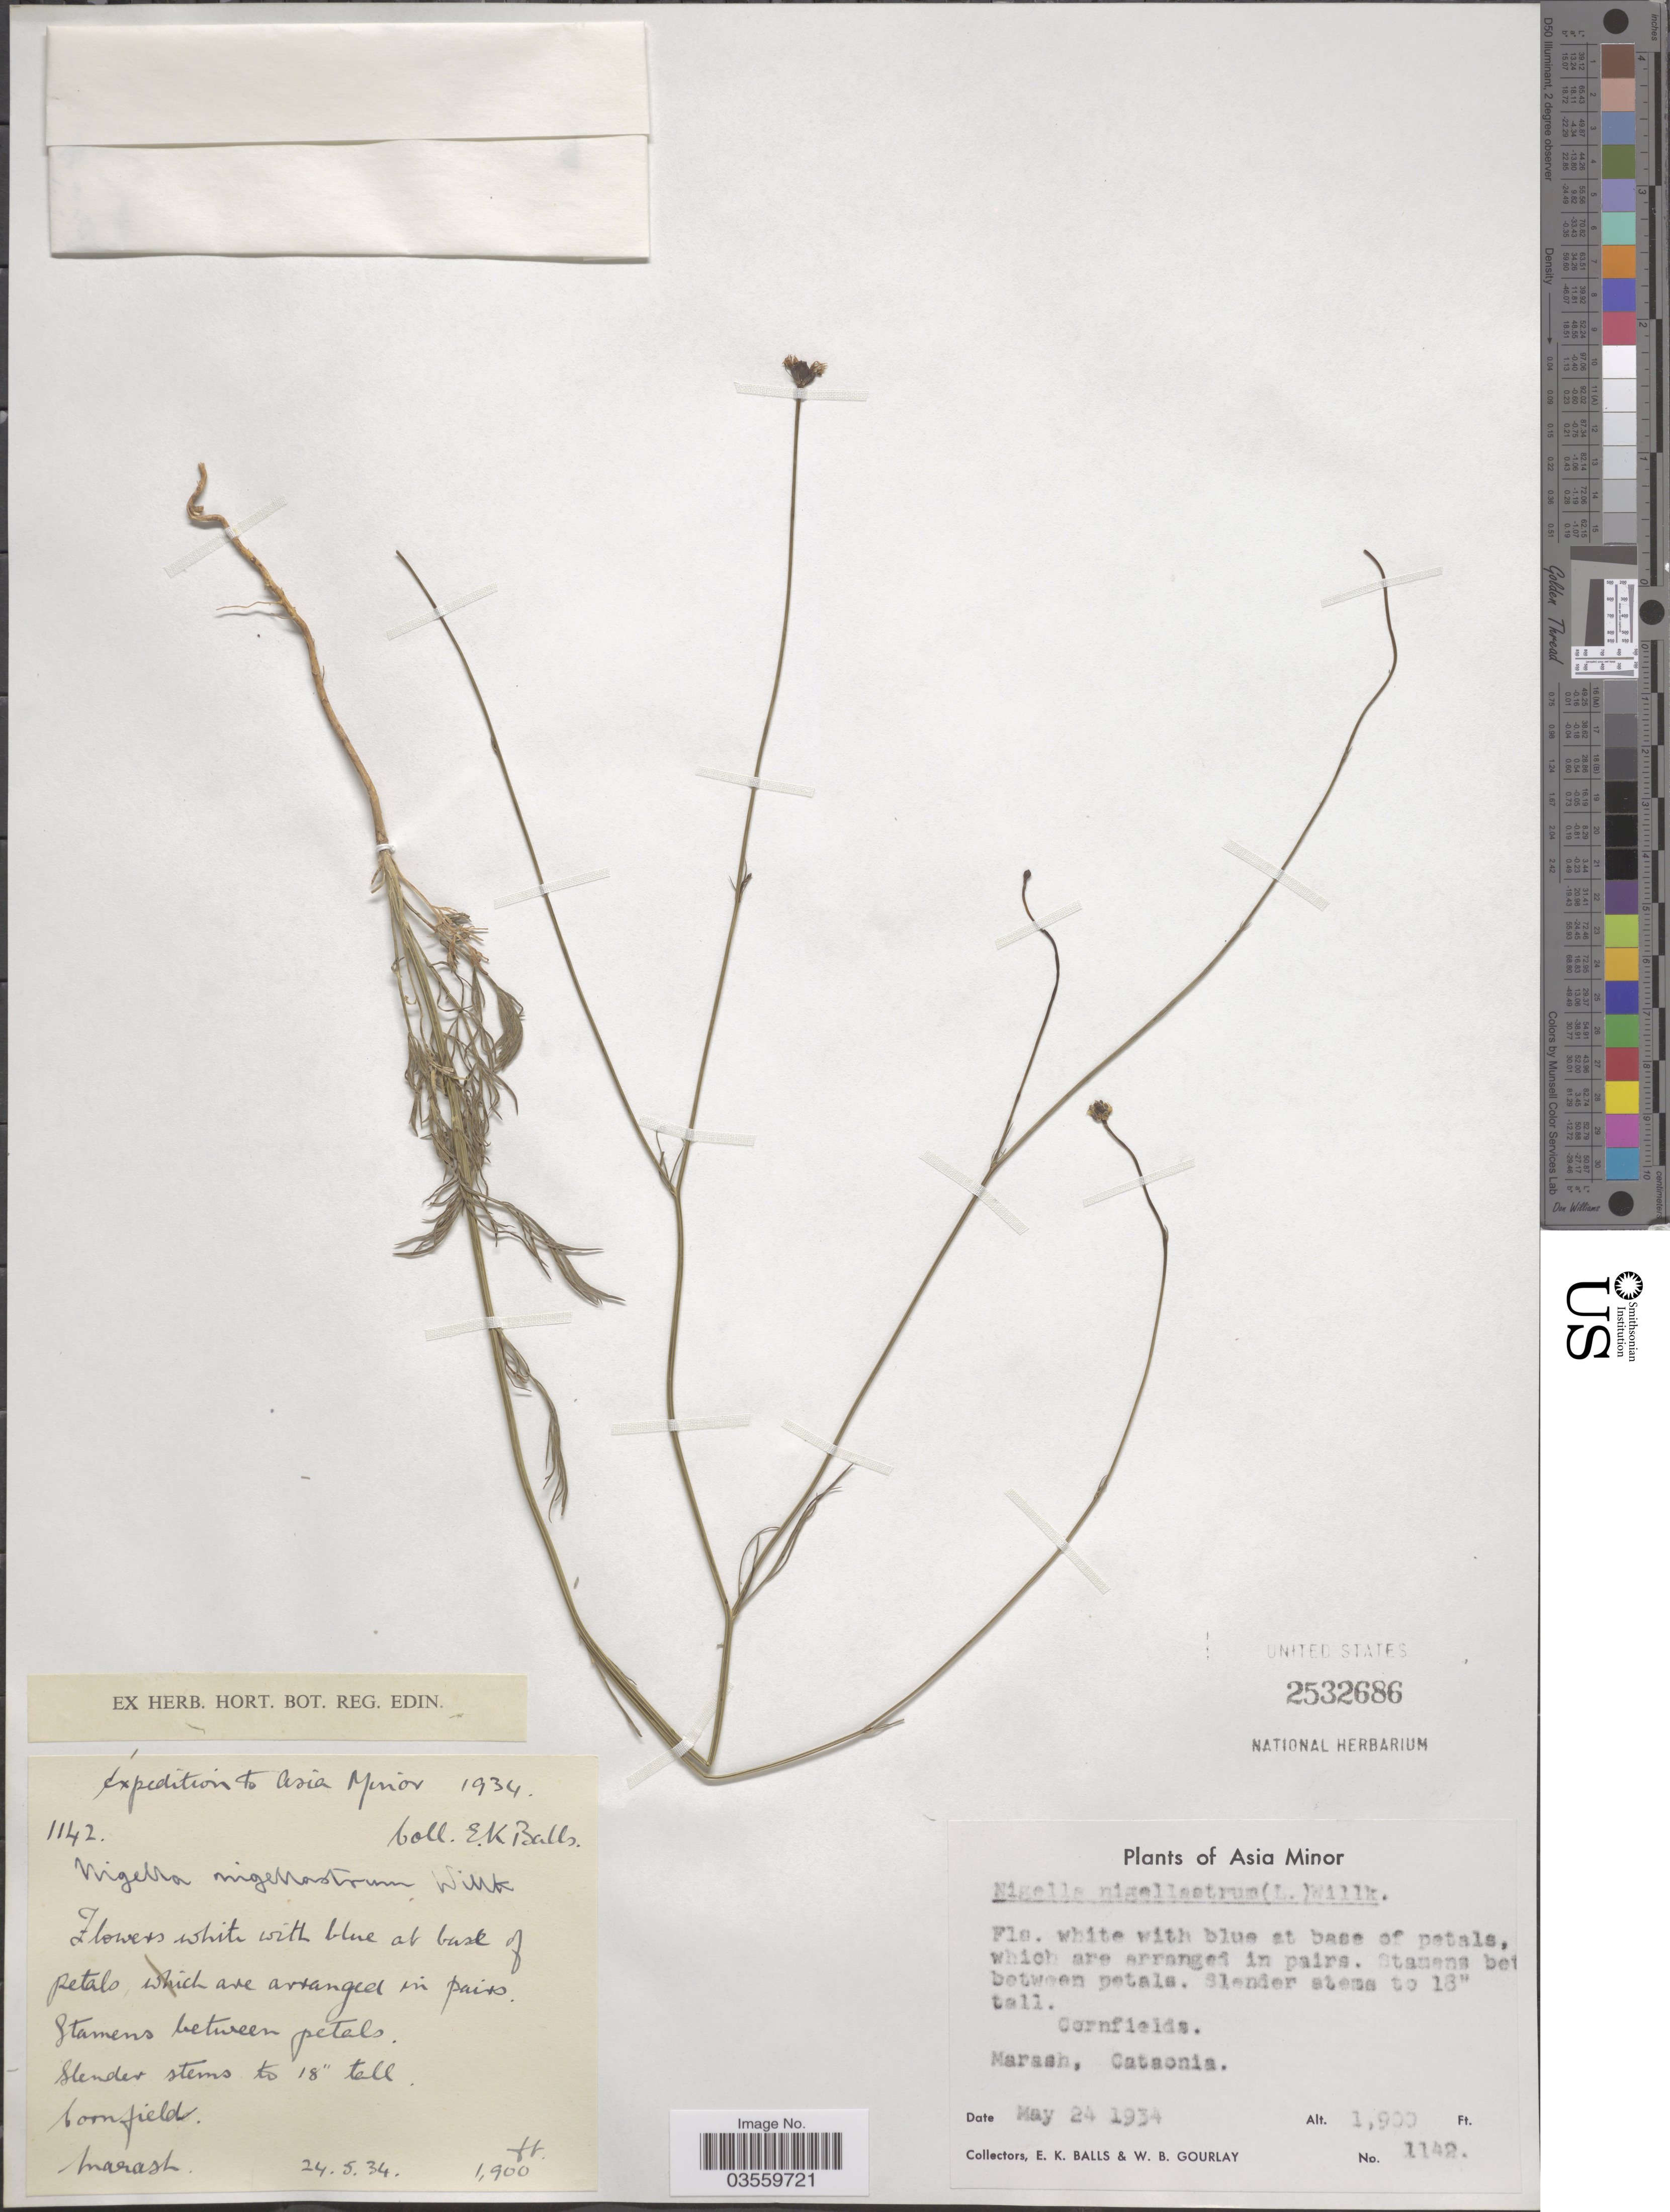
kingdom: Plantae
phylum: Tracheophyta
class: Magnoliopsida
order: Ranunculales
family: Ranunculaceae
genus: Nigella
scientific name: Nigella nigellastrum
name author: (L.) Willk.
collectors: E. K. Balls & W. B. Gourlay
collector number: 1142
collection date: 1934-05-24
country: Turkey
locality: Asia Minor. Marash, Cataonia.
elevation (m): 579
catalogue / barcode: US 2532686